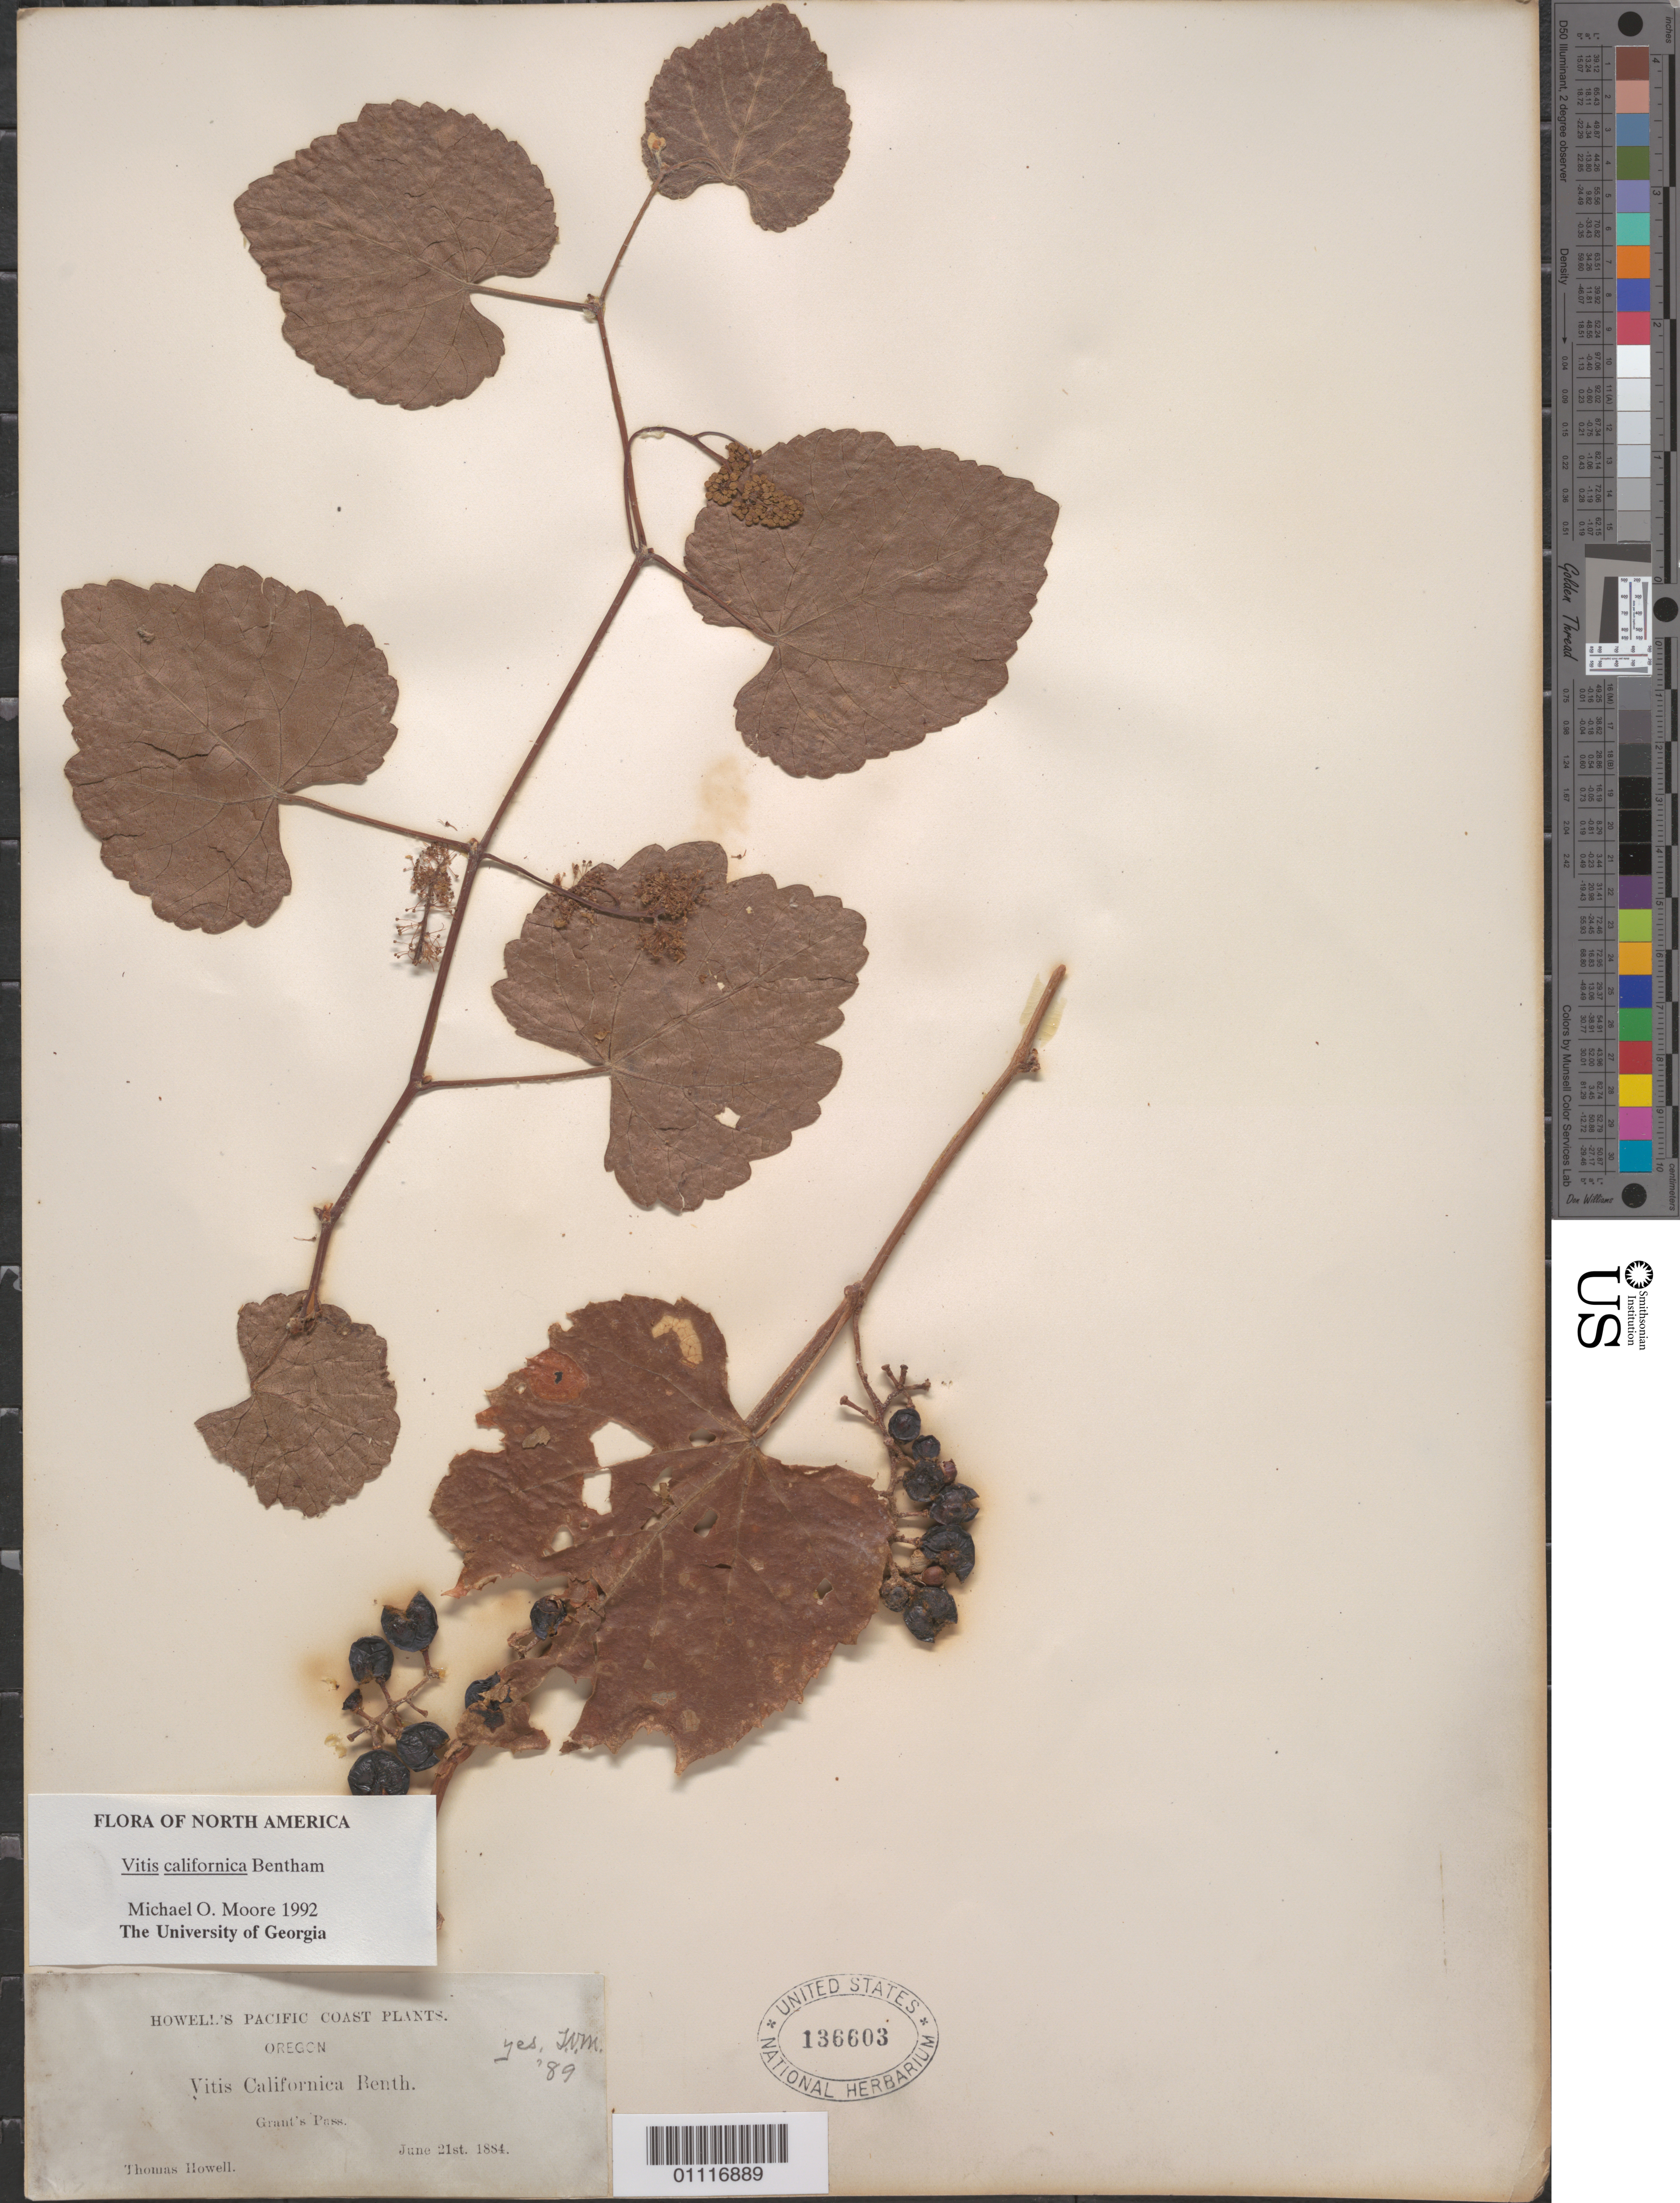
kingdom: Plantae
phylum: Tracheophyta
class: Magnoliopsida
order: Vitales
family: Vitaceae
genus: Vitis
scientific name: Vitis californica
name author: Benth.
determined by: Moore, M. O.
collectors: T. Howell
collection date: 1884-06-21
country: United States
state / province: Oregon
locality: Grant's Pass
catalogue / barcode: US 136603